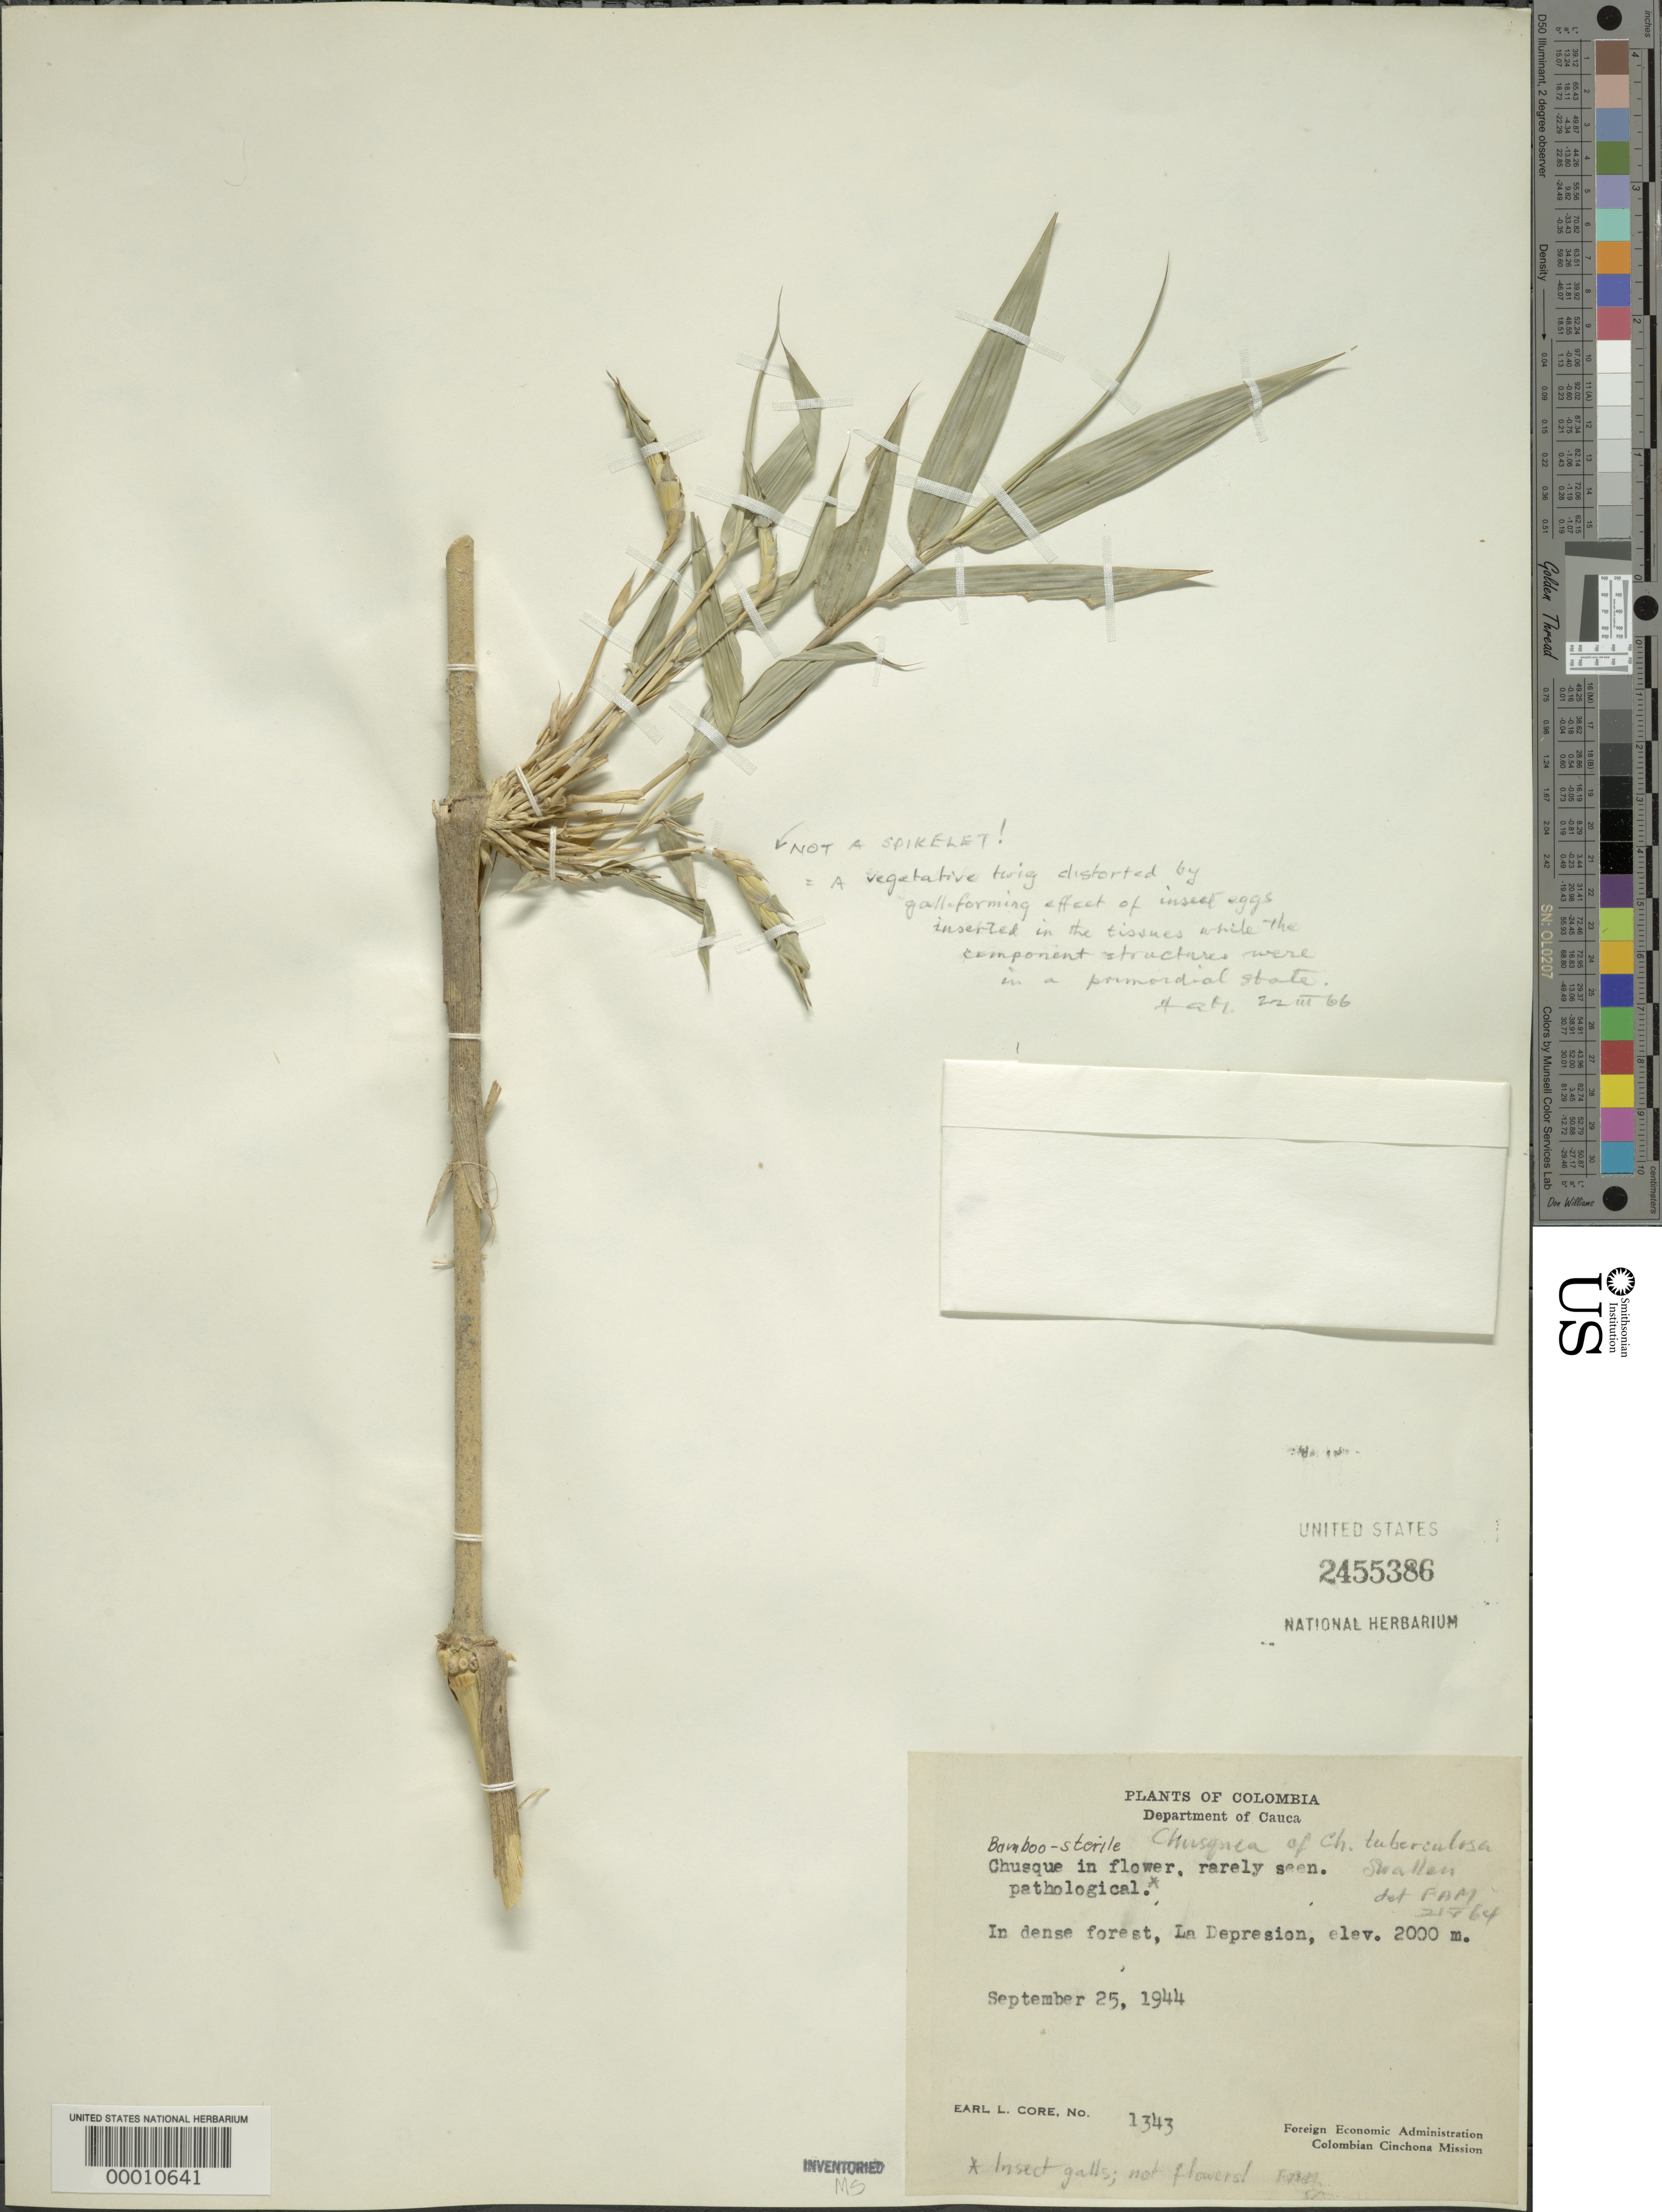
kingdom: Plantae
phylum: Tracheophyta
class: Liliopsida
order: Poales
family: Poaceae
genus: Chusquea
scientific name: Chusquea tuberculosa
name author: Swallen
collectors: E. L. Core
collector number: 1343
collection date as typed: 25 Sep 1944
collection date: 1944-09-25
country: Colombia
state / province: Cauca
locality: La Depresion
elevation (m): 2000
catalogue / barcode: US 2455386